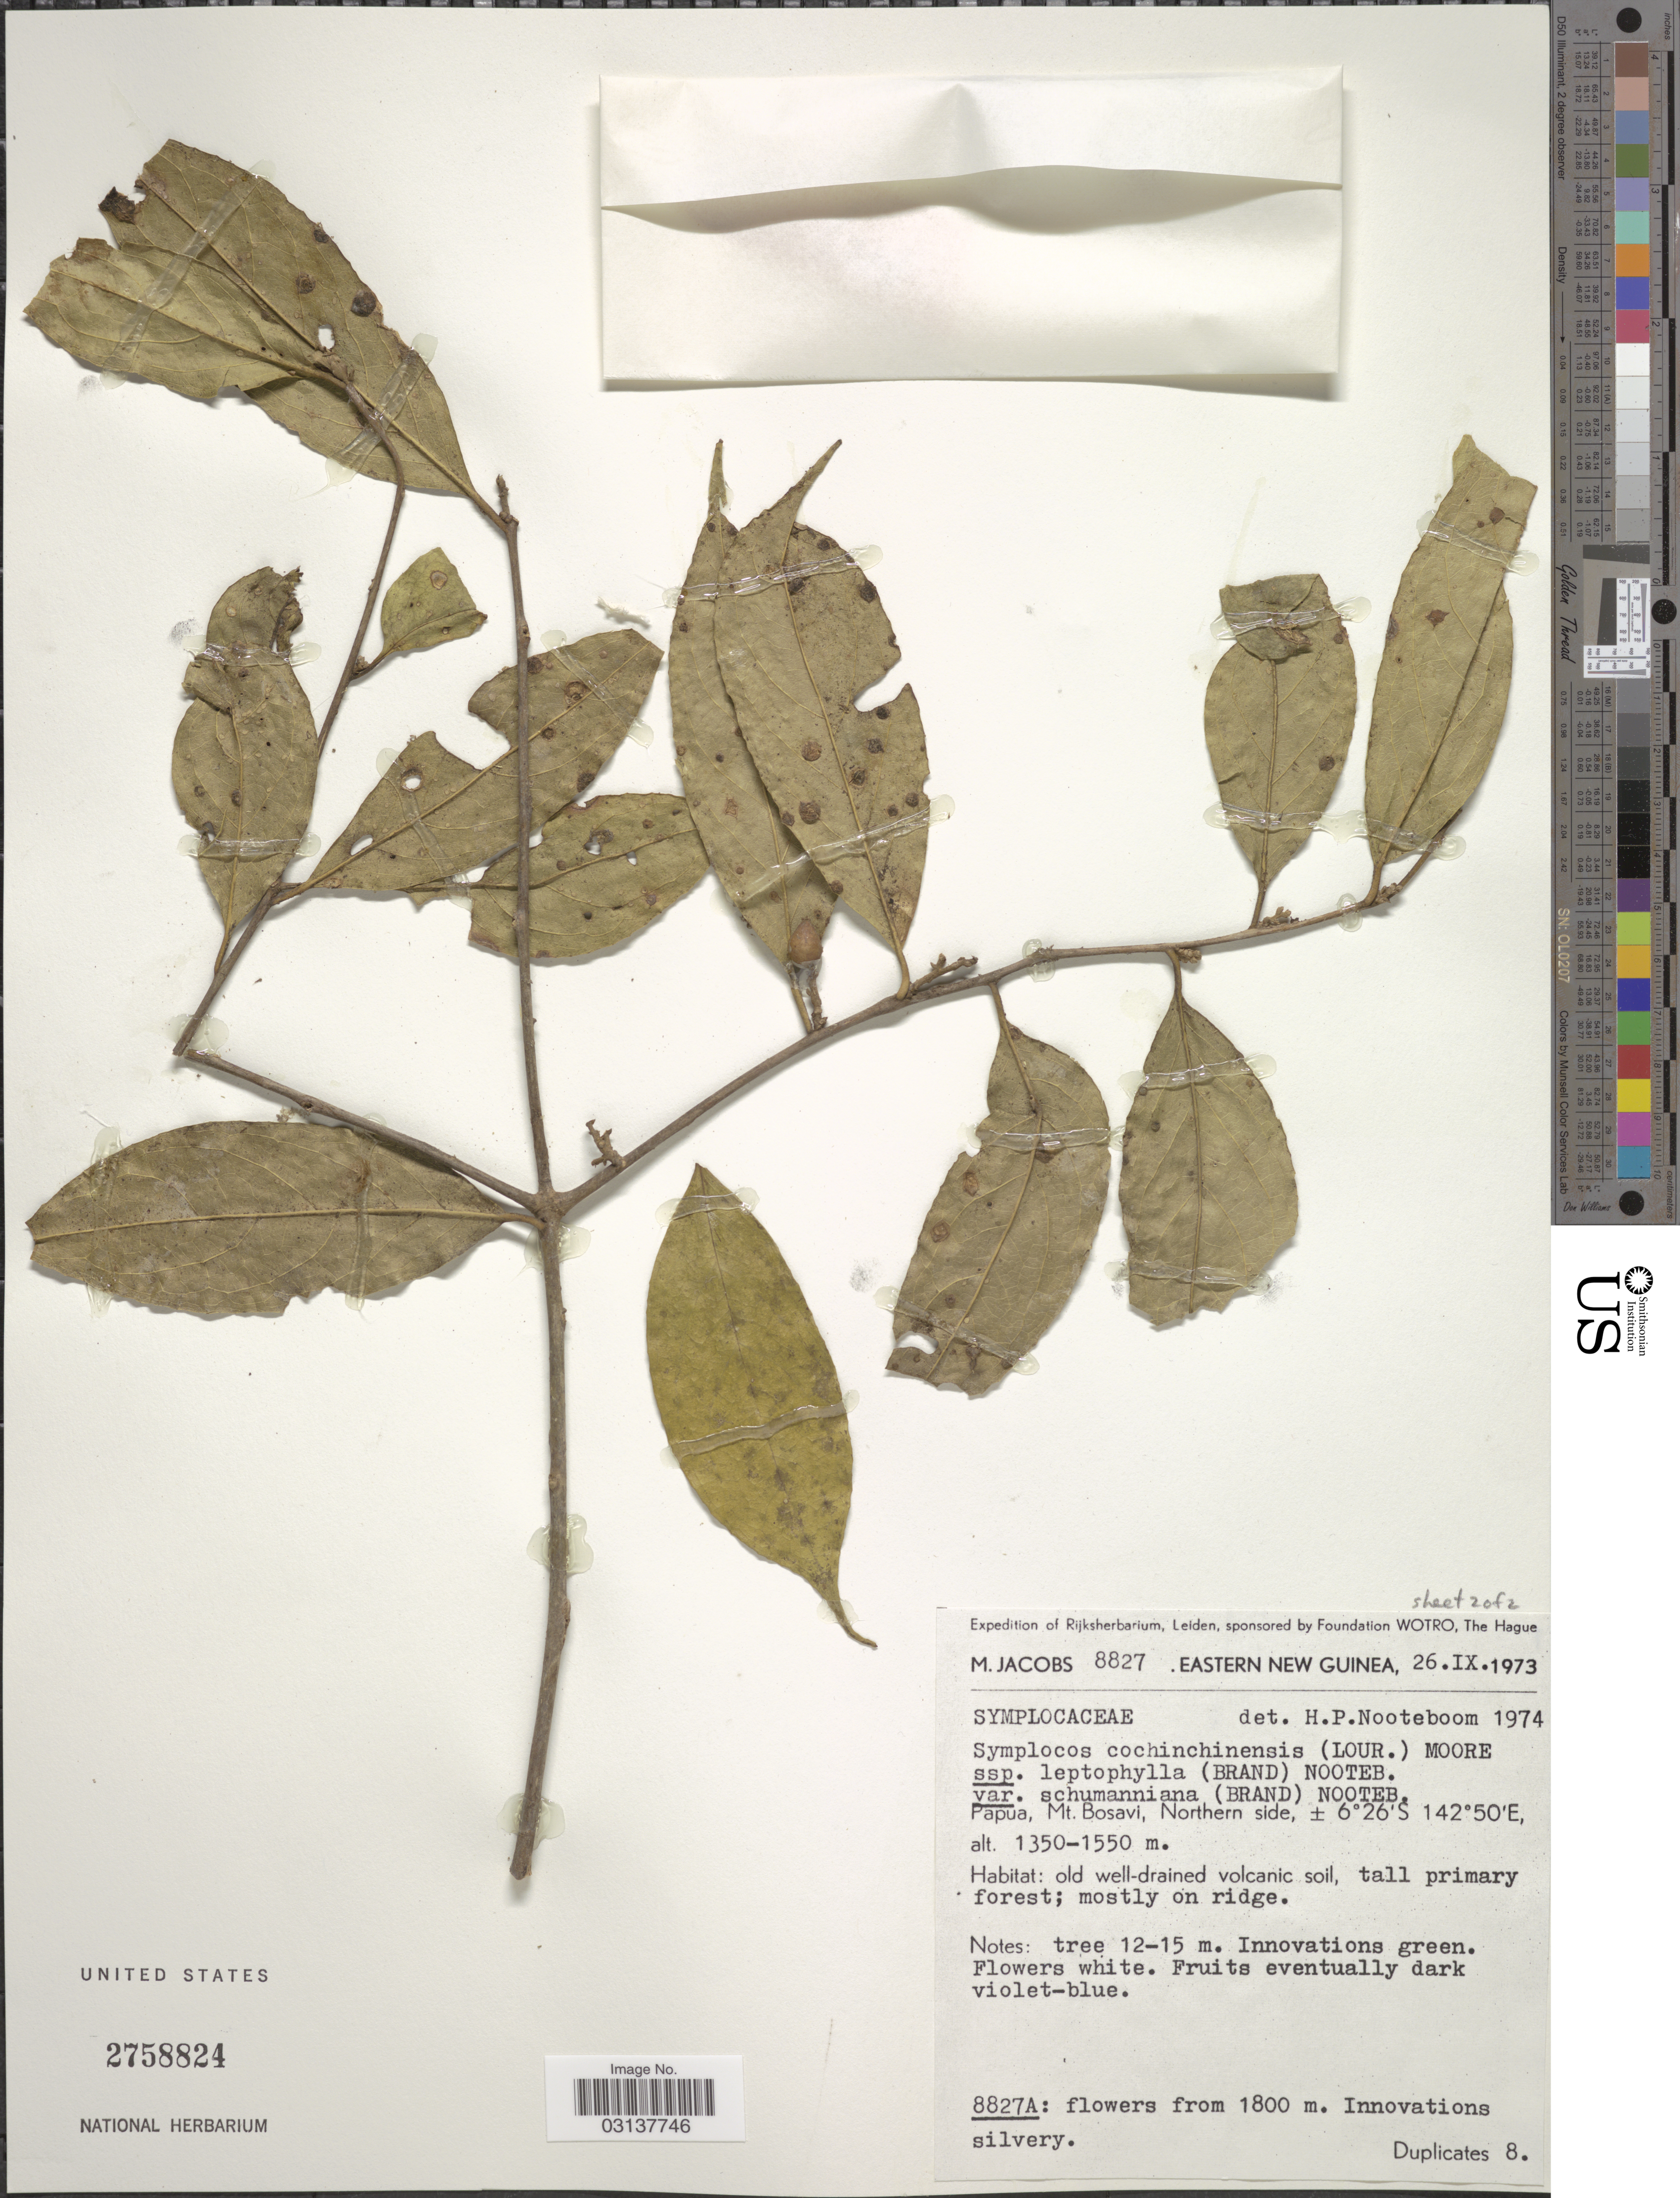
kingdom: Plantae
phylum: Tracheophyta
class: Magnoliopsida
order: Ericales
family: Symplocaceae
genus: Symplocos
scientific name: Symplocos cochinchinensis var. schumanniana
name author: (Brand) Noot.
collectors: M. Jacobs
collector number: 8827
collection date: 1973-09-26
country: Papua New Guinea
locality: Eastern New Guinea, Papua, Mt. Bosavi, Northern side.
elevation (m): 1350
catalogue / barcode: US 2758824